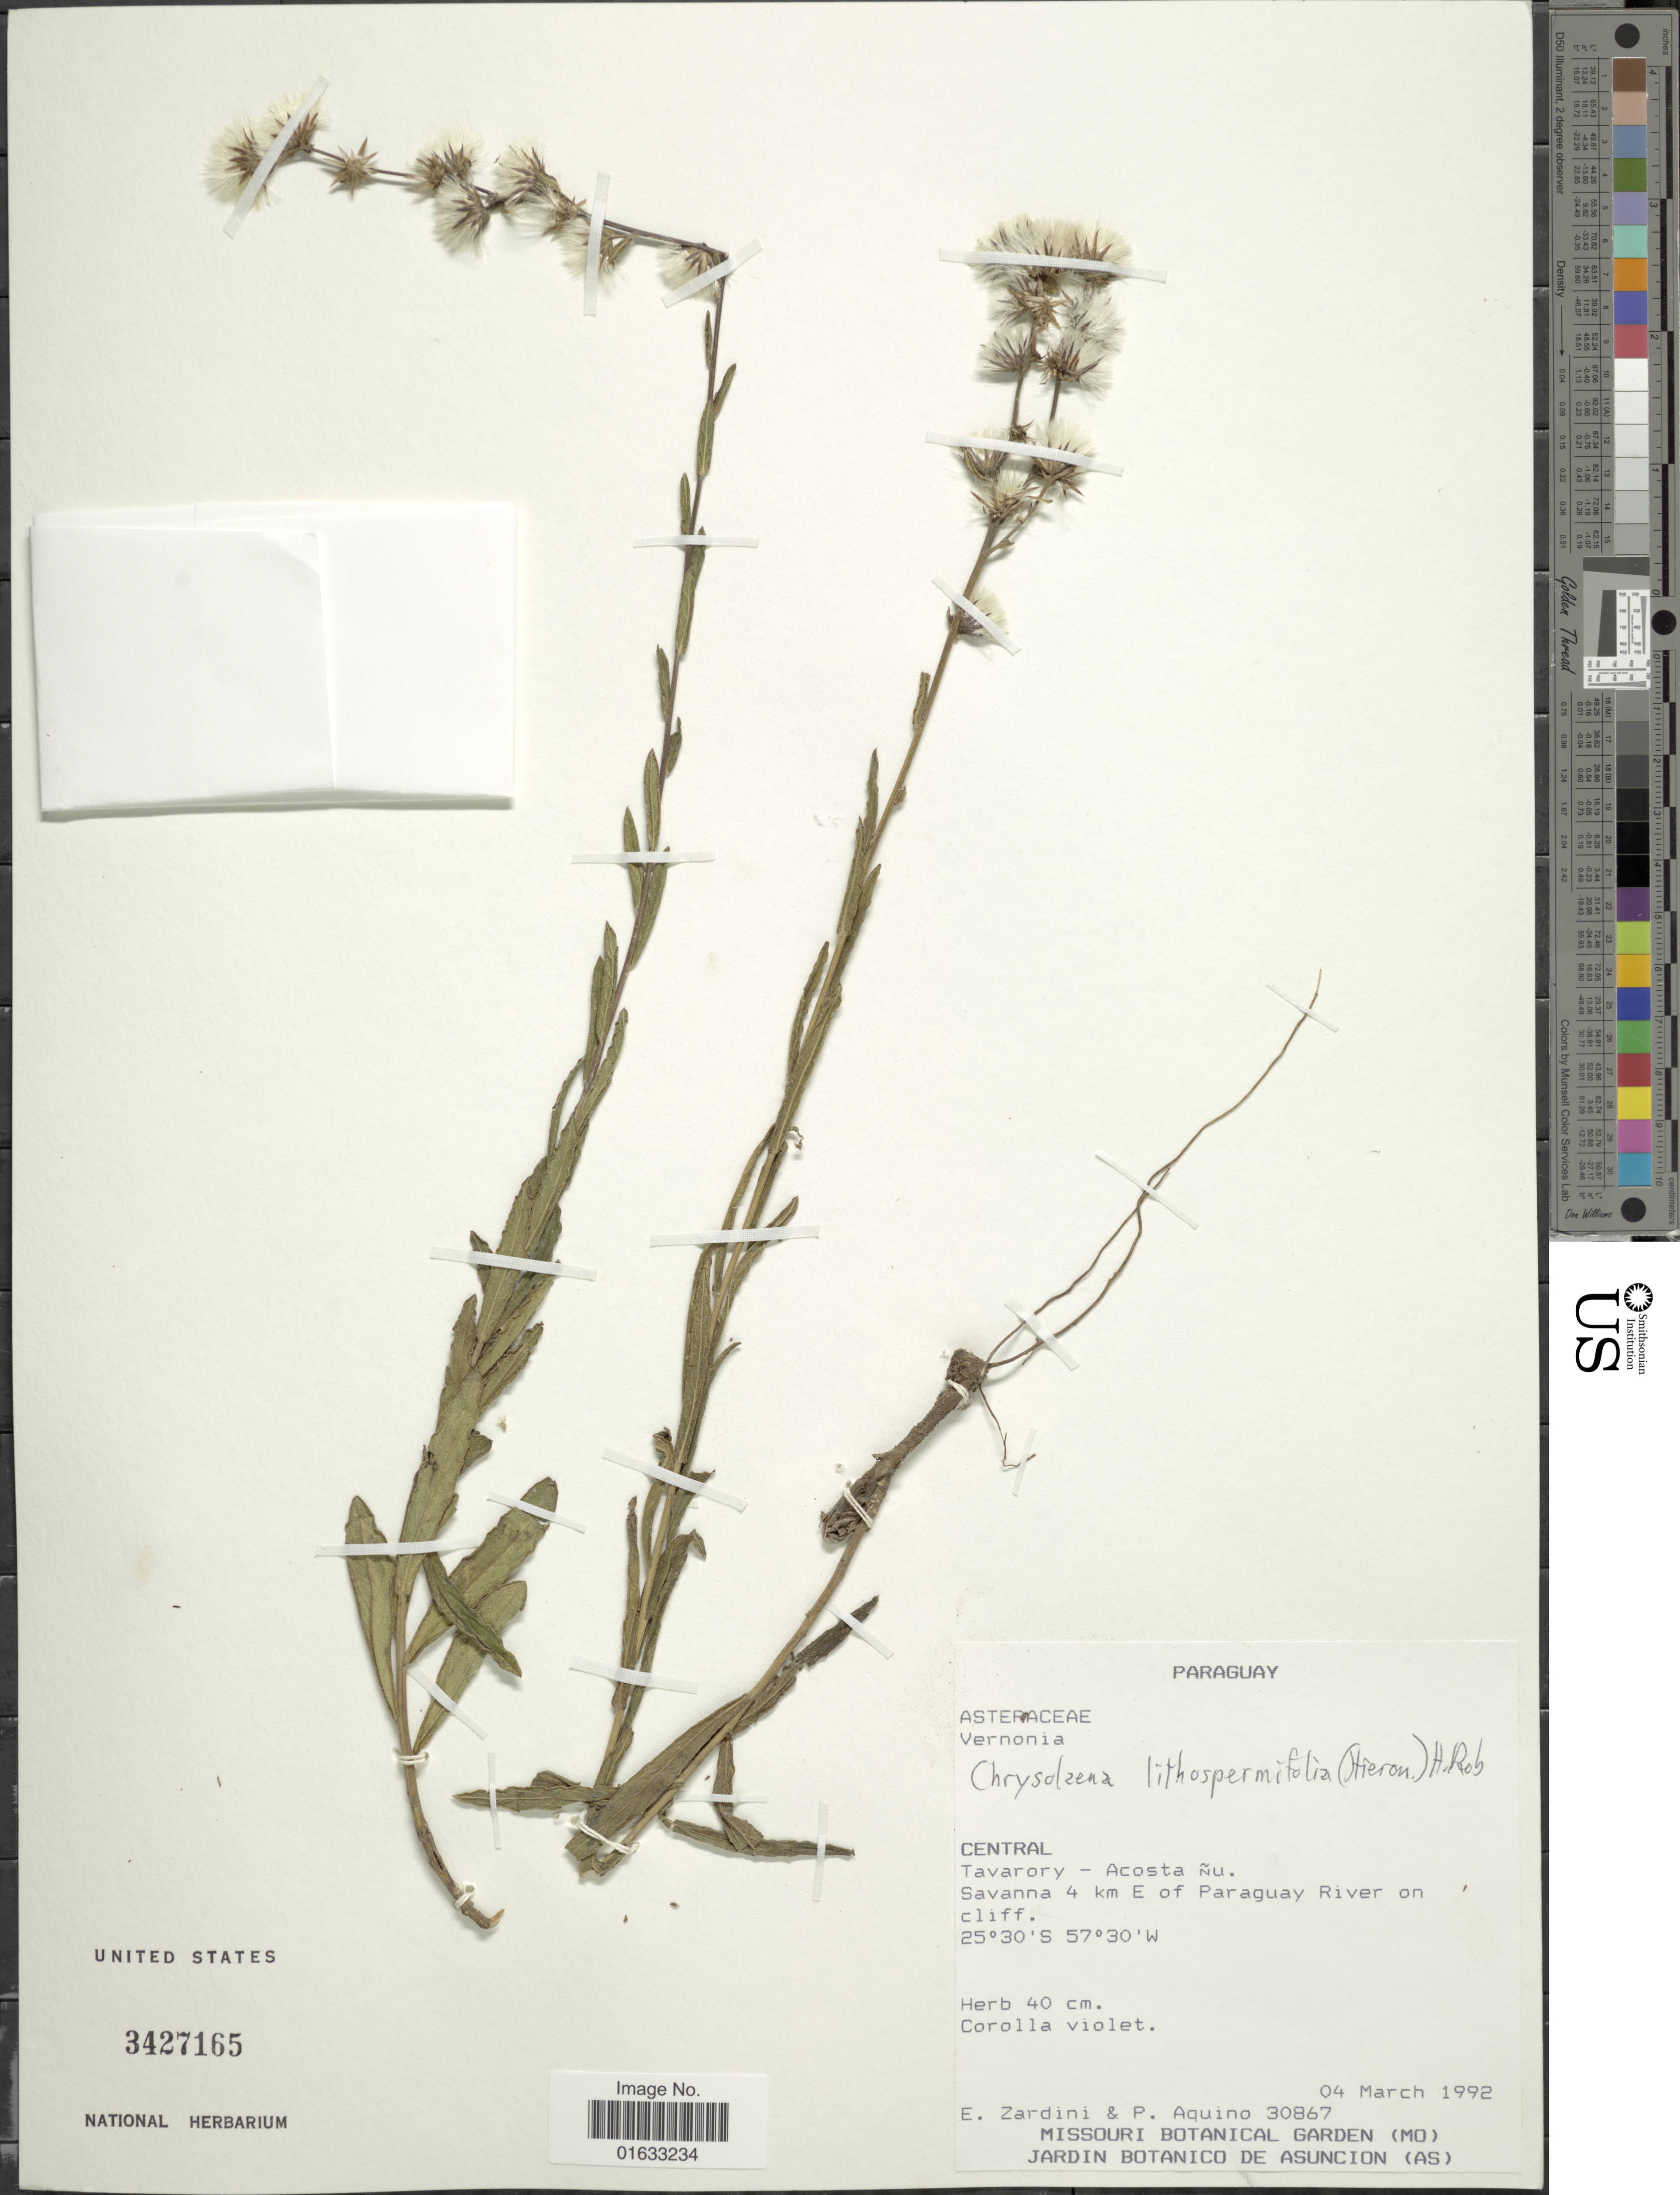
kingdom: Plantae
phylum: Tracheophyta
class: Magnoliopsida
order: Asterales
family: Asteraceae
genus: Chrysolaena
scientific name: Chrysolaena lithospermifolia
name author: (Hieron.) H. Rob.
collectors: E. M. Zardini & P. Aquino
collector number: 30867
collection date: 1992-03-04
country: Paraguay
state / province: Central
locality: Central, Tavarory, Acosta Nu, Savanna 4 km E of Paraguay River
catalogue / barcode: US 3427165